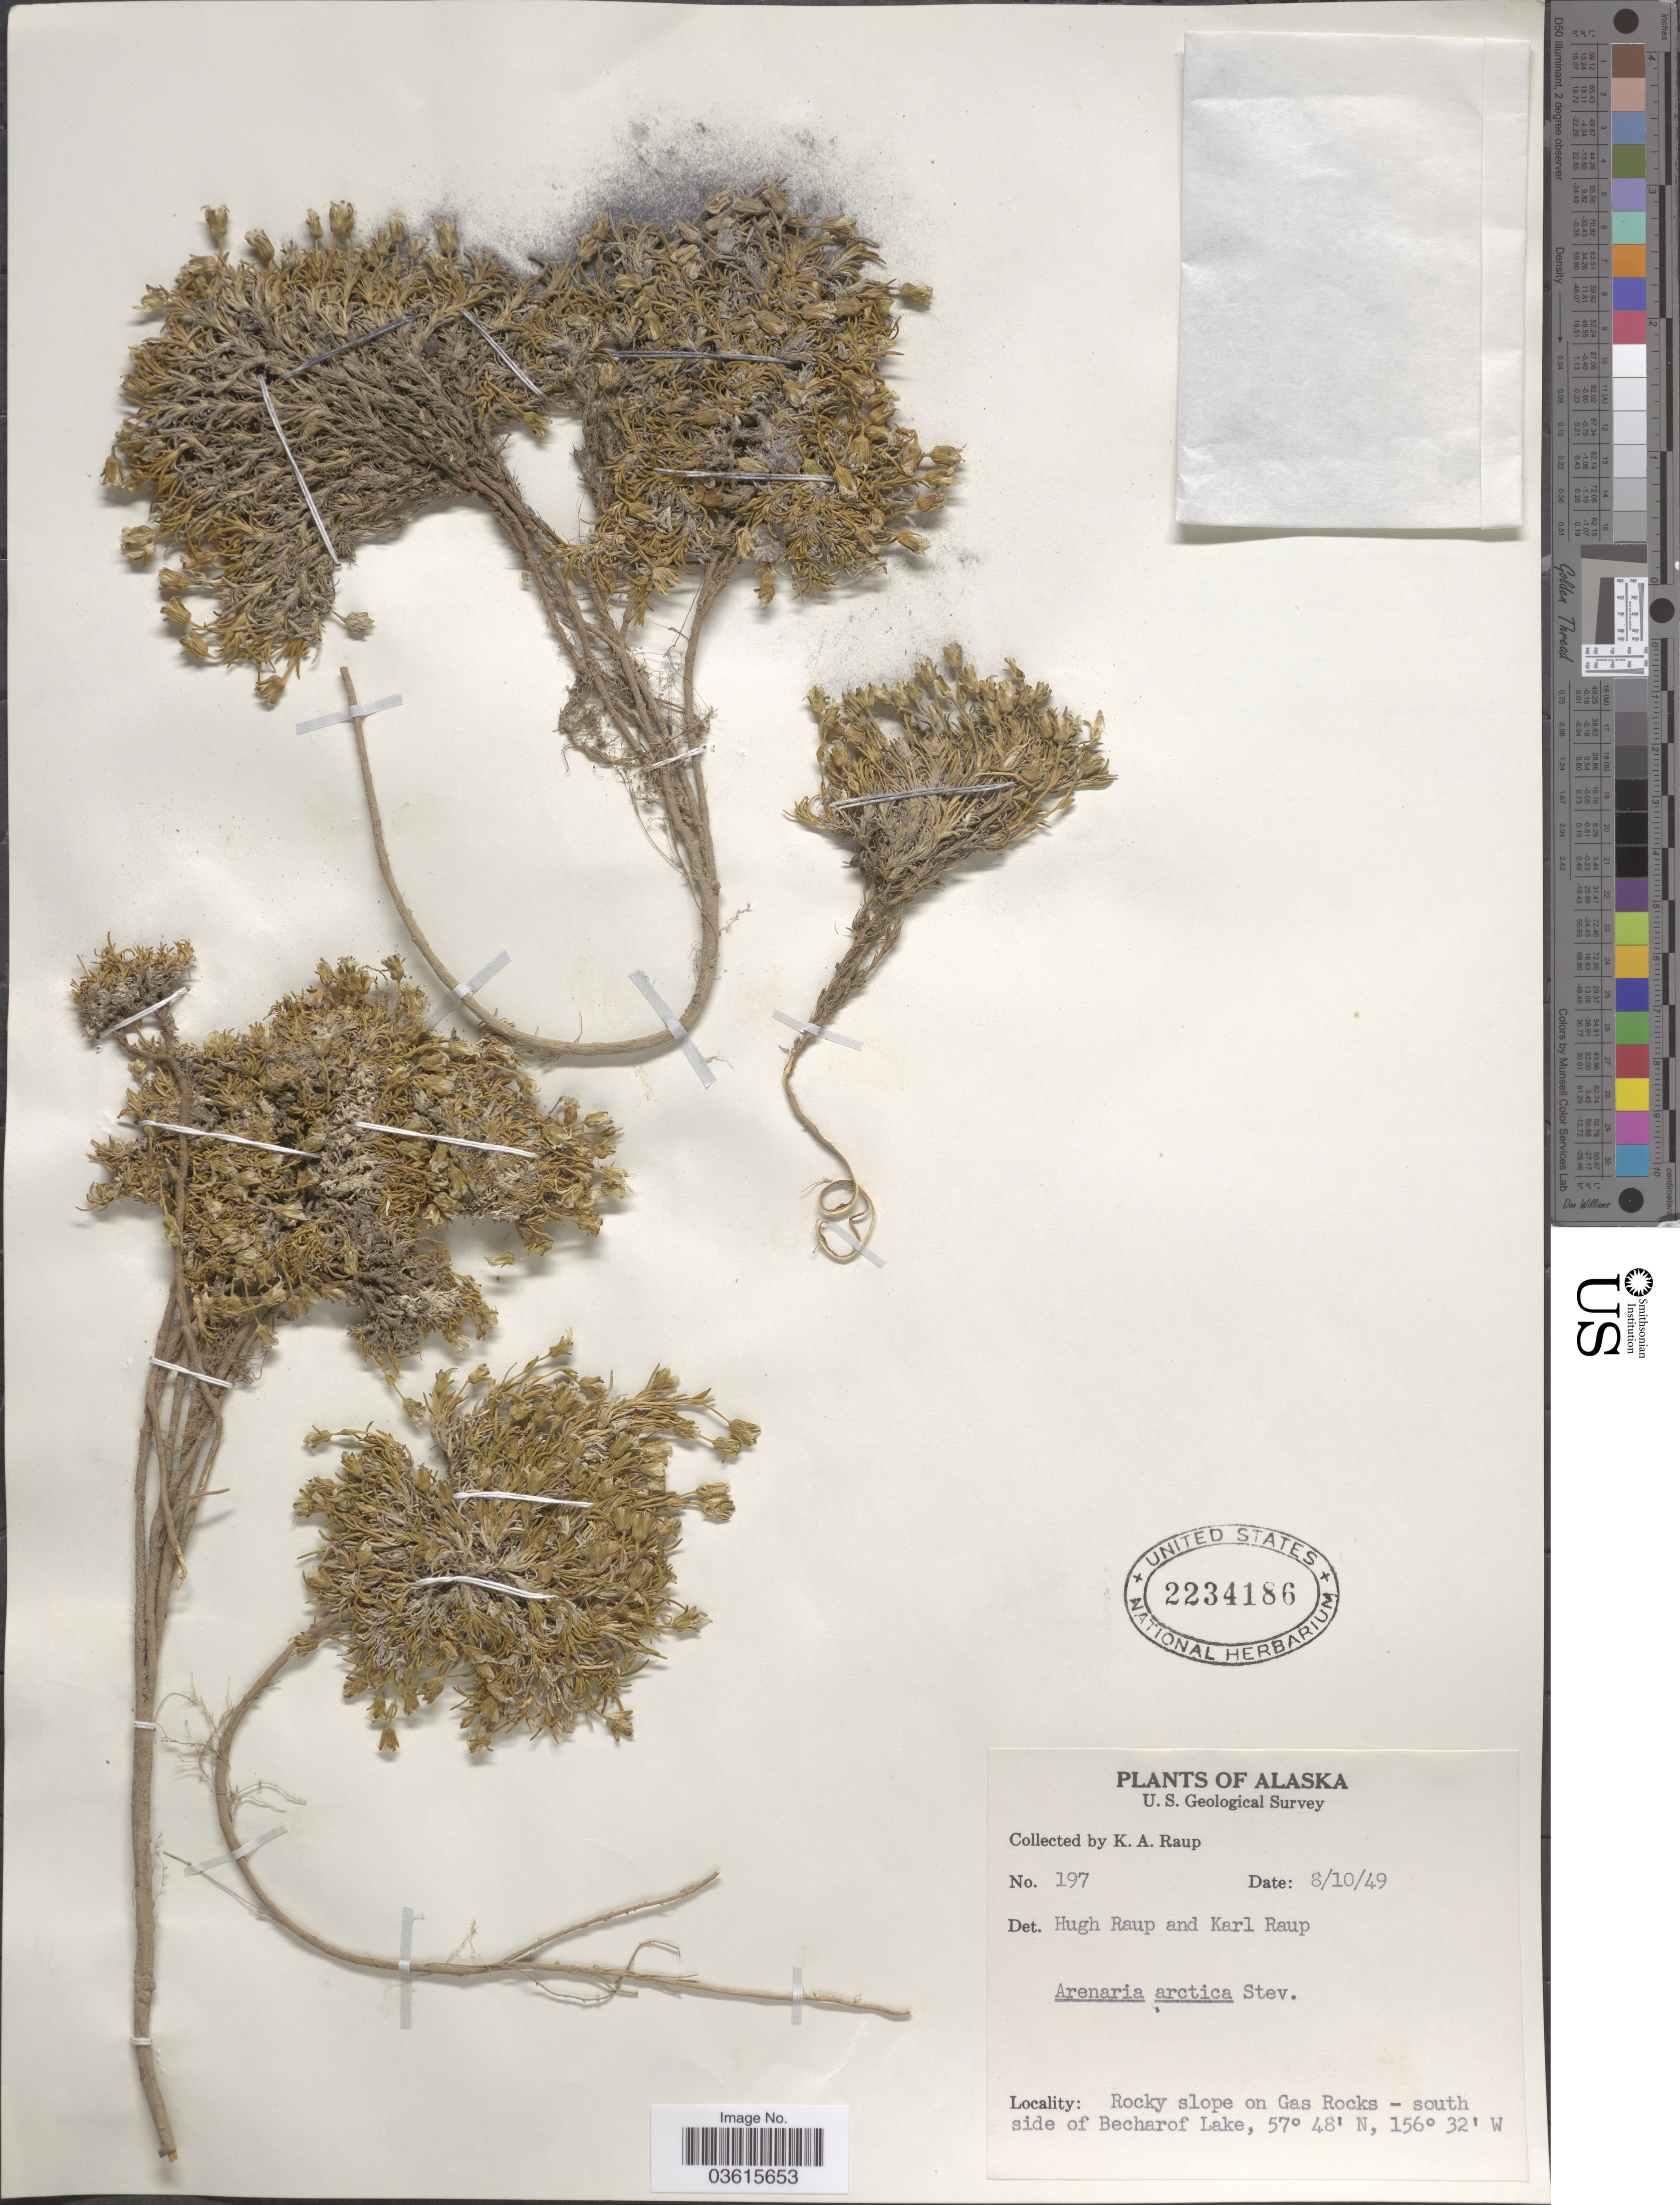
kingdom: Plantae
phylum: Tracheophyta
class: Magnoliopsida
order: Caryophyllales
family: Caryophyllaceae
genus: Cherleria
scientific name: Cherleria arctica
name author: (Steven ex Ser.) A.J. Moore & Dillenb.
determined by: Strong, M. T., (US), Smithsonian Institution - National Museum of Natural History (UNITED STATES)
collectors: K. Raup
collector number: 197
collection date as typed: Transcribed d/m/y: 10/8/49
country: United States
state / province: Alaska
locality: Rocky slope on Gas Rocks - south side of Becharof Lake.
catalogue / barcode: US 2234186